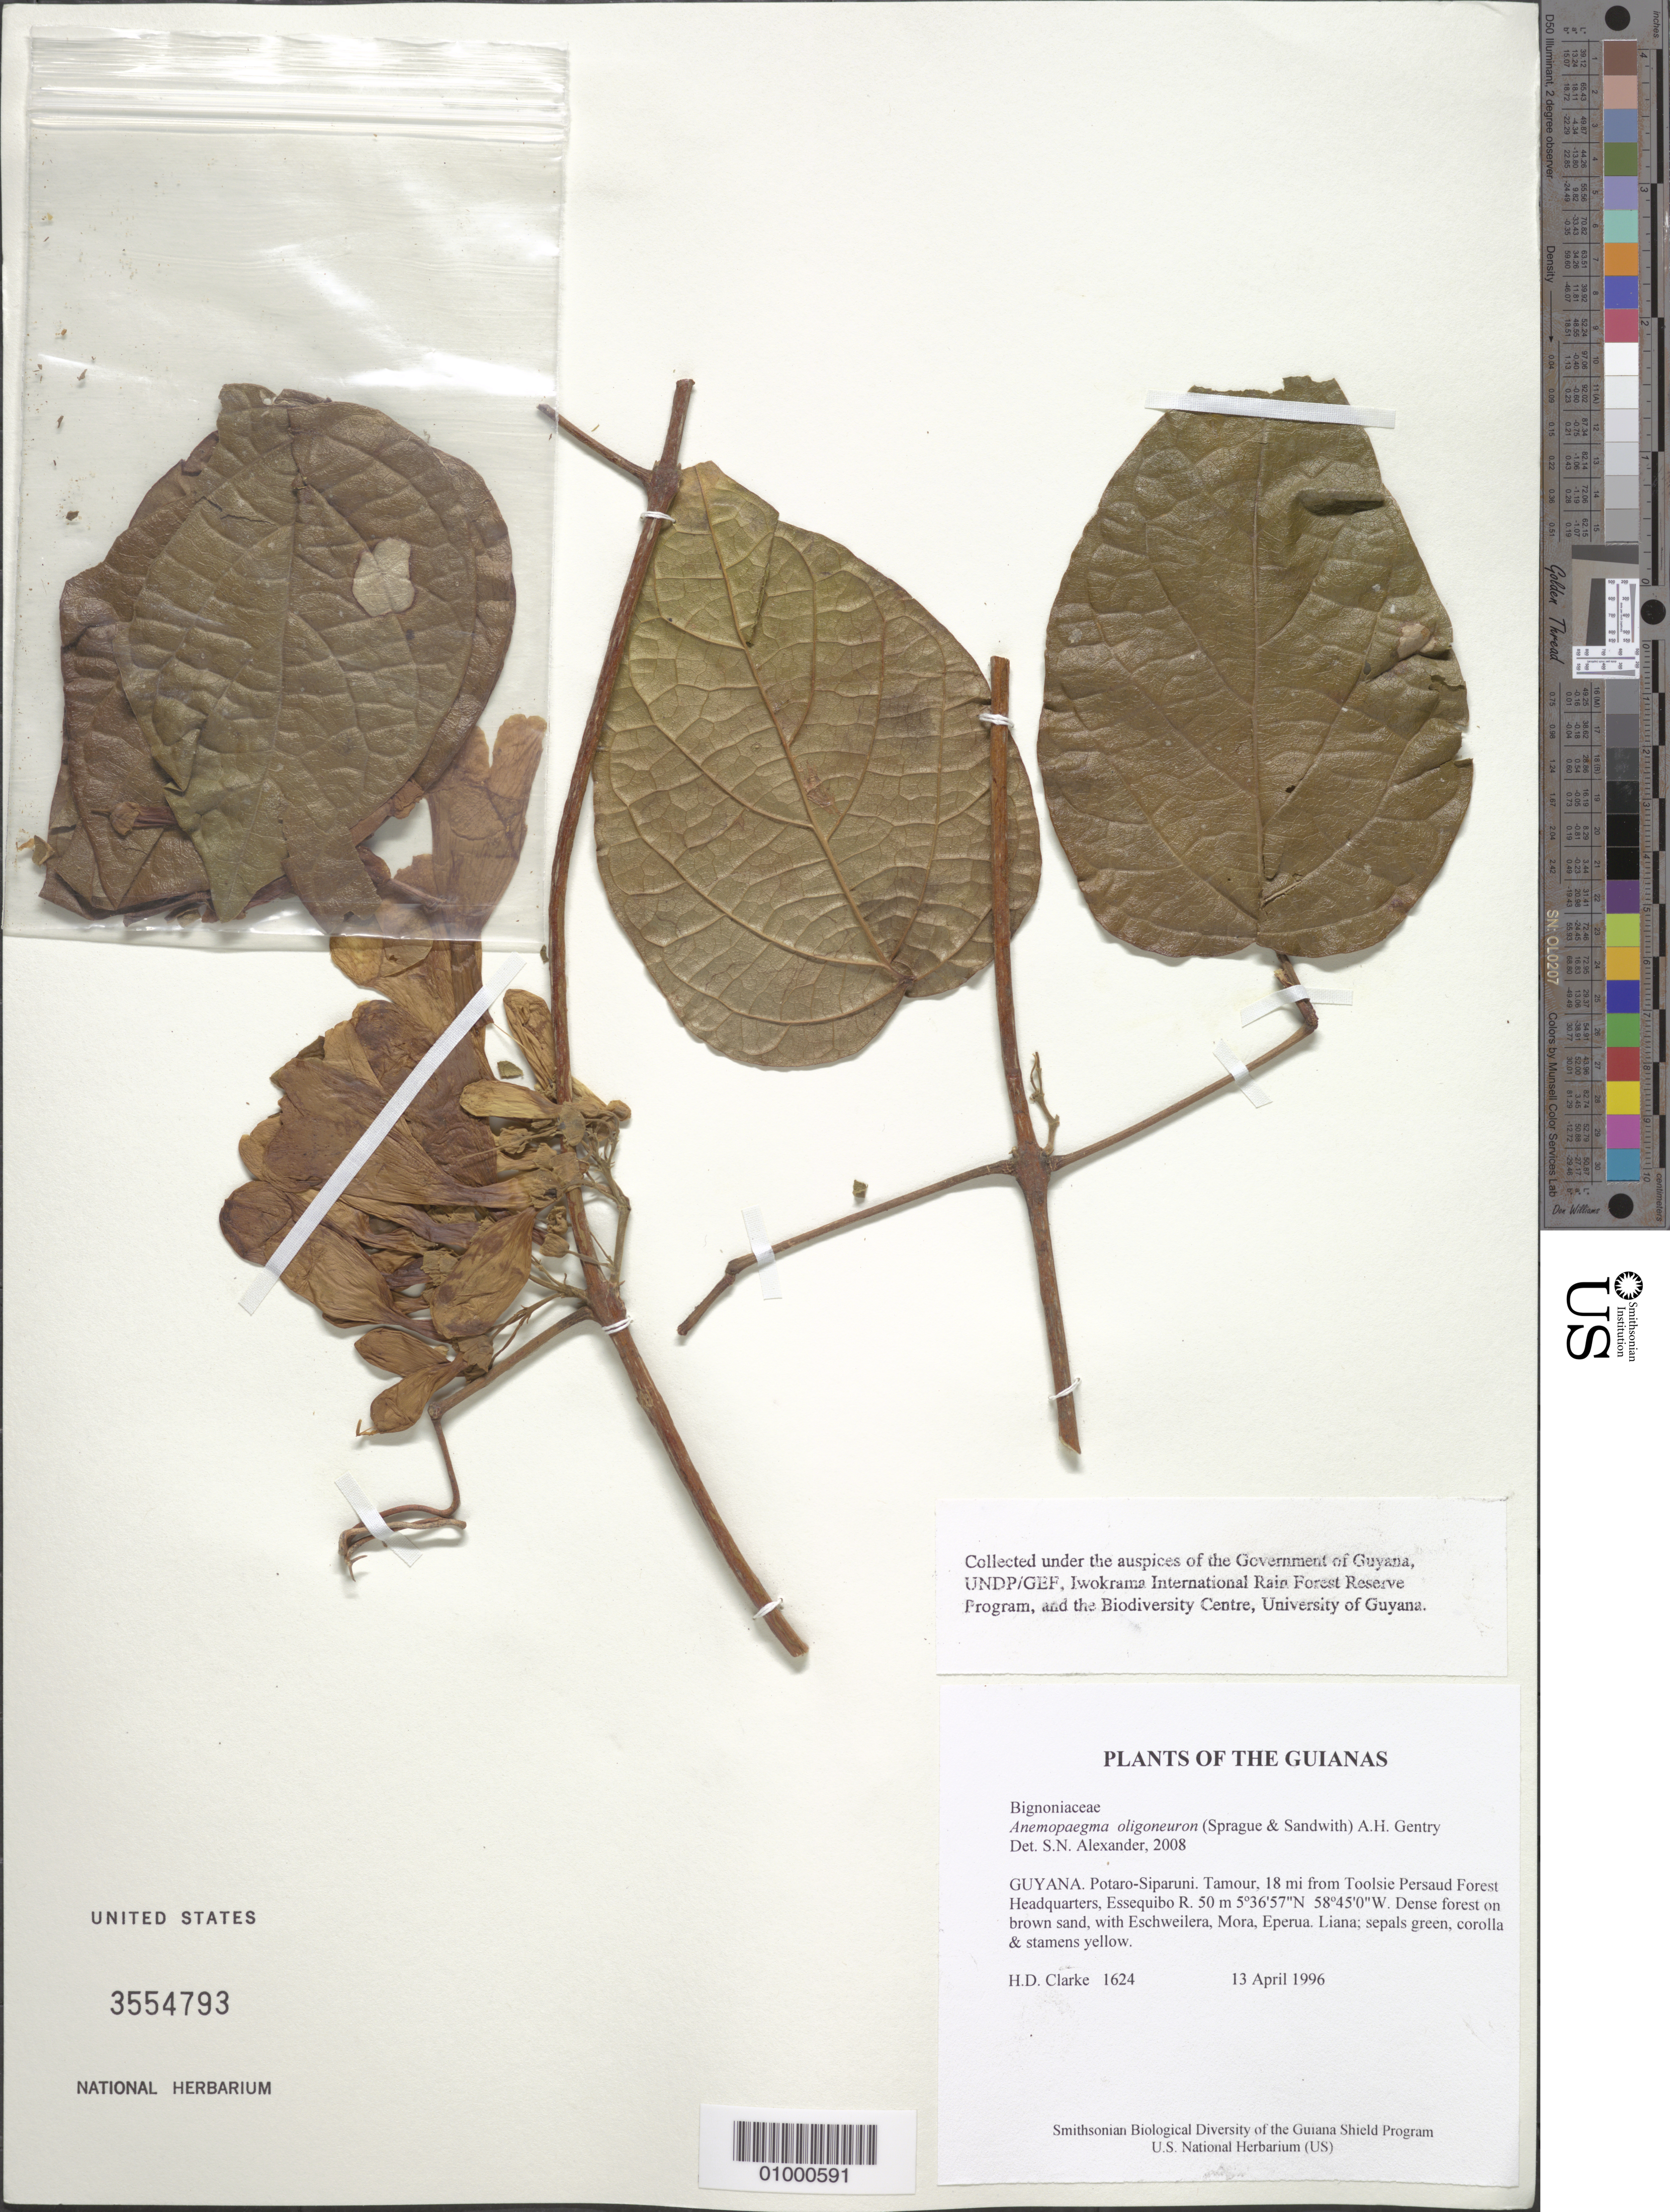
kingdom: Plantae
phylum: Tracheophyta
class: Magnoliopsida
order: Lamiales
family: Bignoniaceae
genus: Anemopaegma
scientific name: Anemopaegma oligoneuron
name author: (Sprague & Sandwith) A.H. Gentry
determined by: Alexander, S. N.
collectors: H. D. Clarke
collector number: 1624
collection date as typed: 13 April 1996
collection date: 1996-04-13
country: Guyana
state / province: Potaro-Siparuni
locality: Tamour, 18 mi from Toolsie Persaud Forest Headquarters, Essequibo R.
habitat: Dense forest on brown sand, with Eschweilera, Mora, Eperua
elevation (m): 50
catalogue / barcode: US 3554793